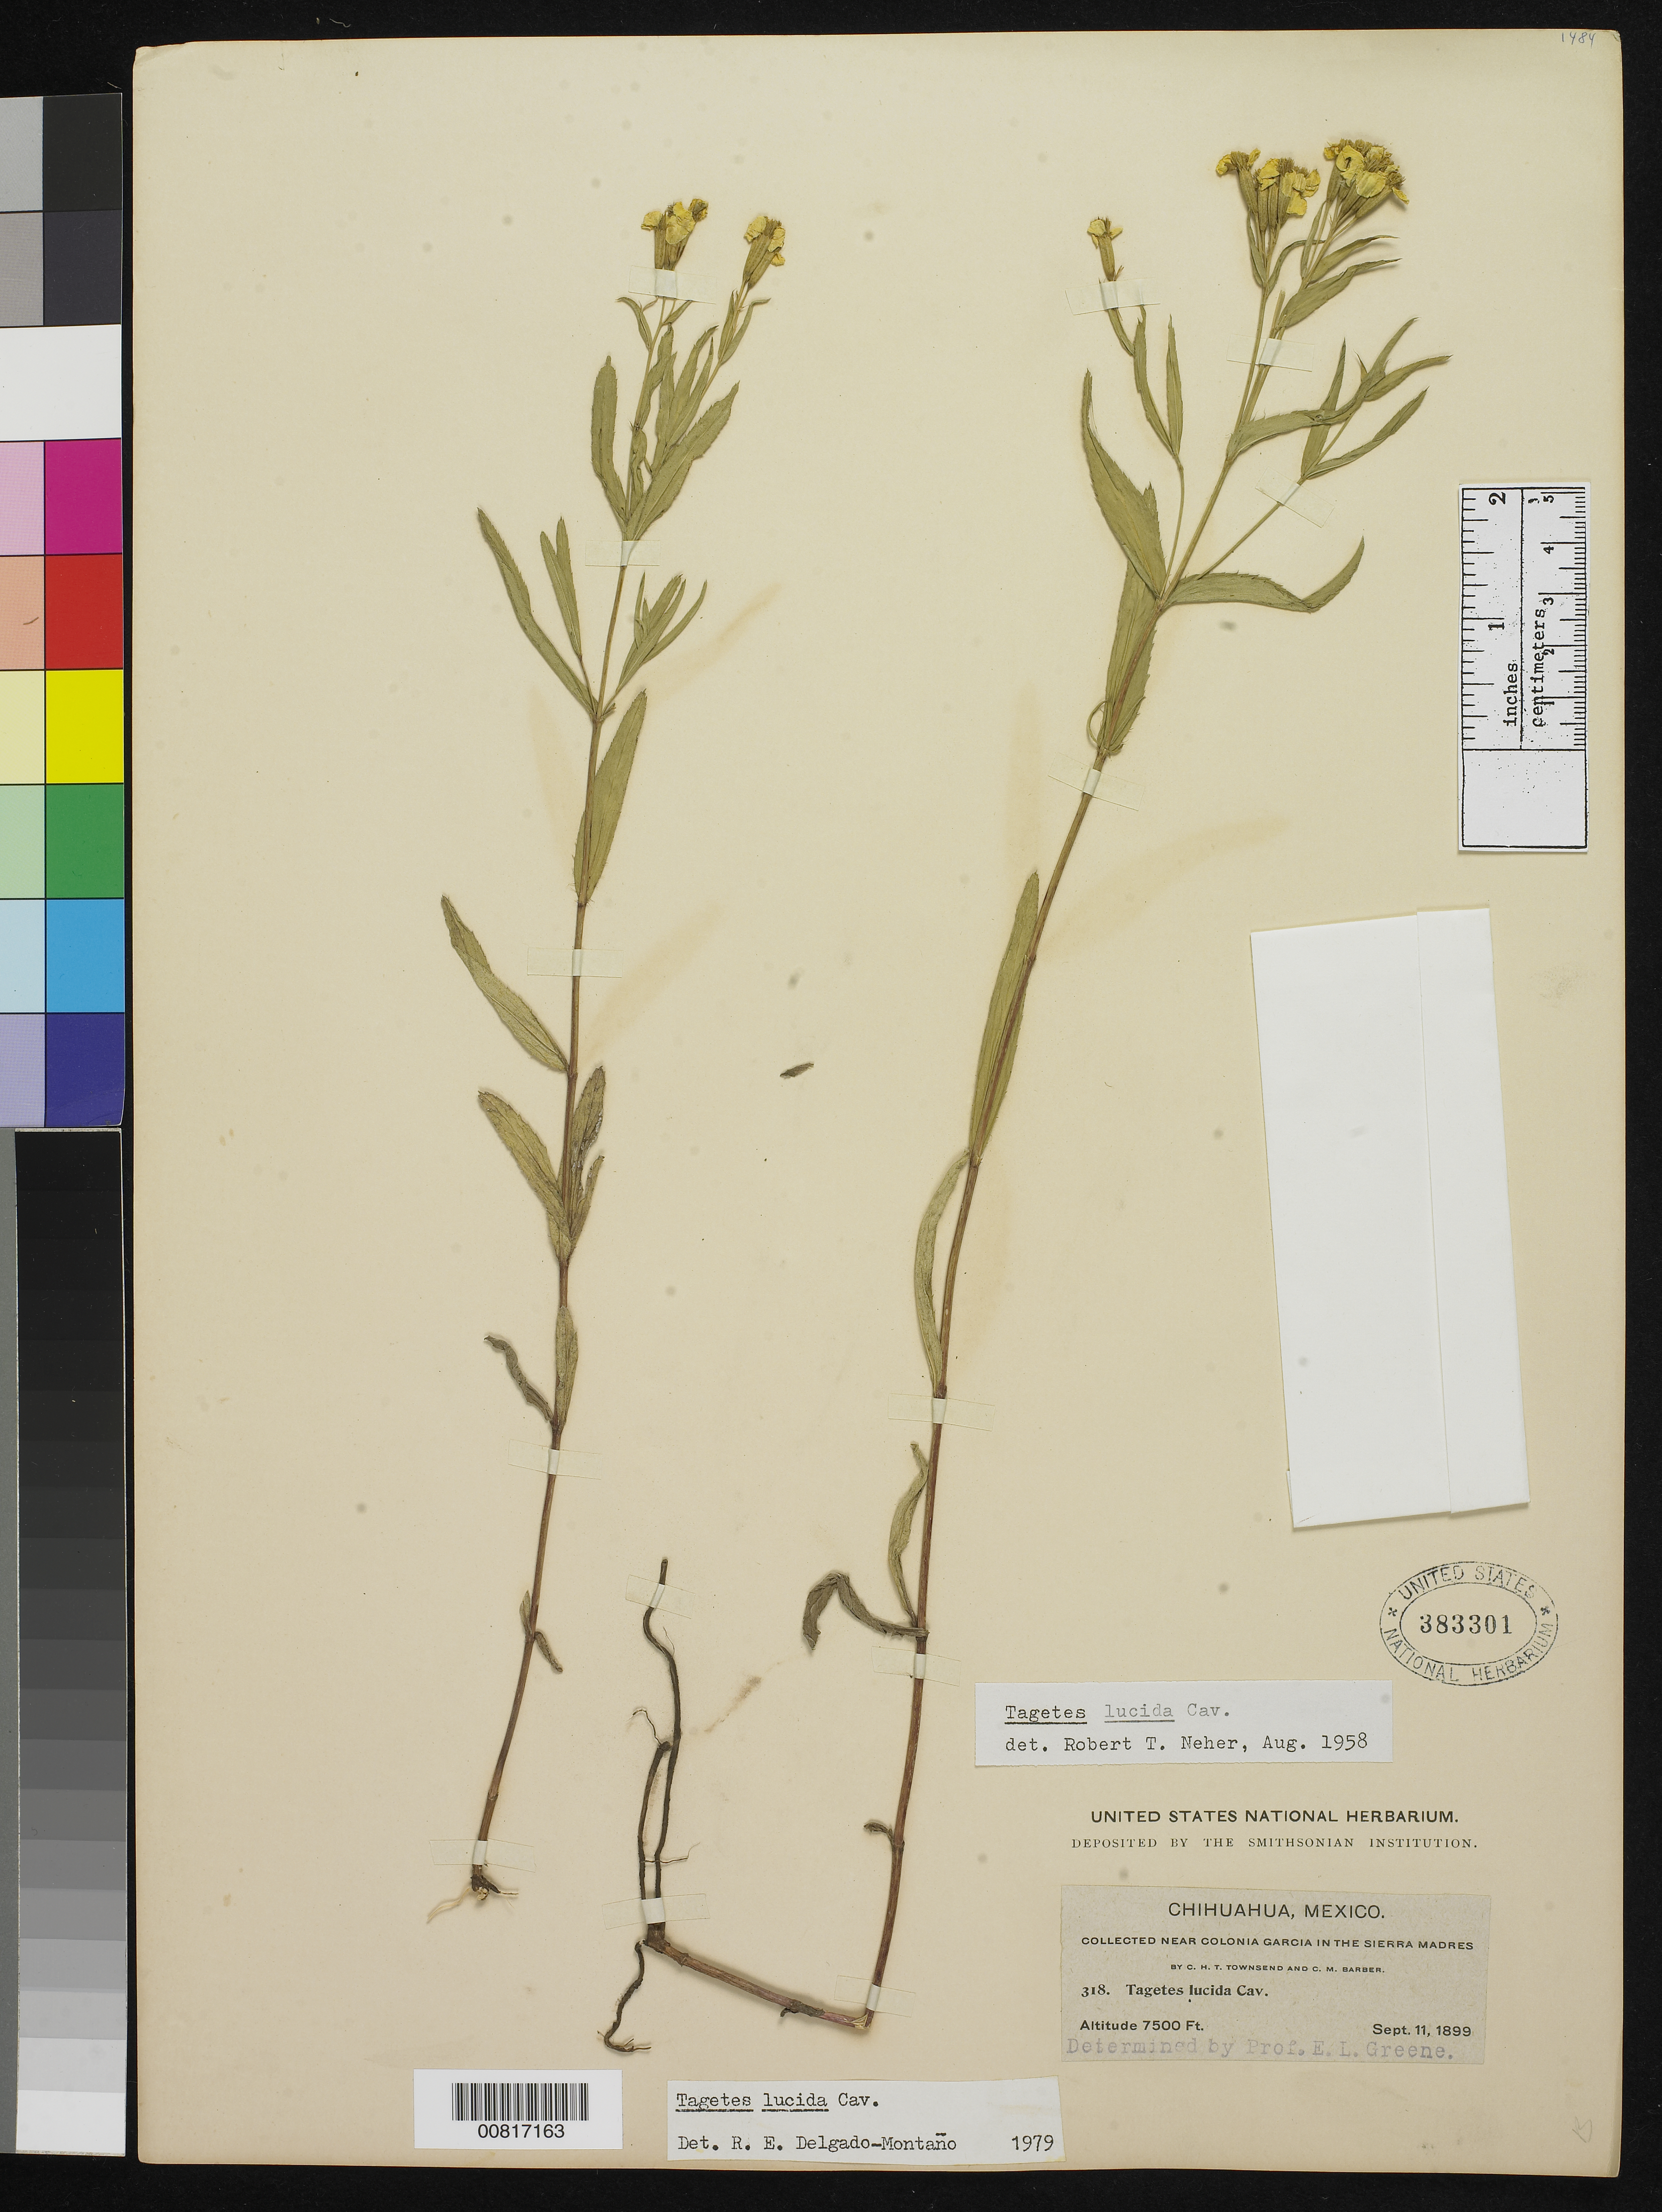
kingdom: Plantae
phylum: Tracheophyta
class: Magnoliopsida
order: Asterales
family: Asteraceae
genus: Tagetes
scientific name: Tagetes lucida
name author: Cav.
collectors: C. H. T. Townsend & C. Barber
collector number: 318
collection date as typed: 11 Sep 1899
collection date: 1899-09-11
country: Mexico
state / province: Chihuahua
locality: Near Colonia García in the Sierra Madre, Chihuahua.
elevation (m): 2286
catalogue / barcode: US 383301